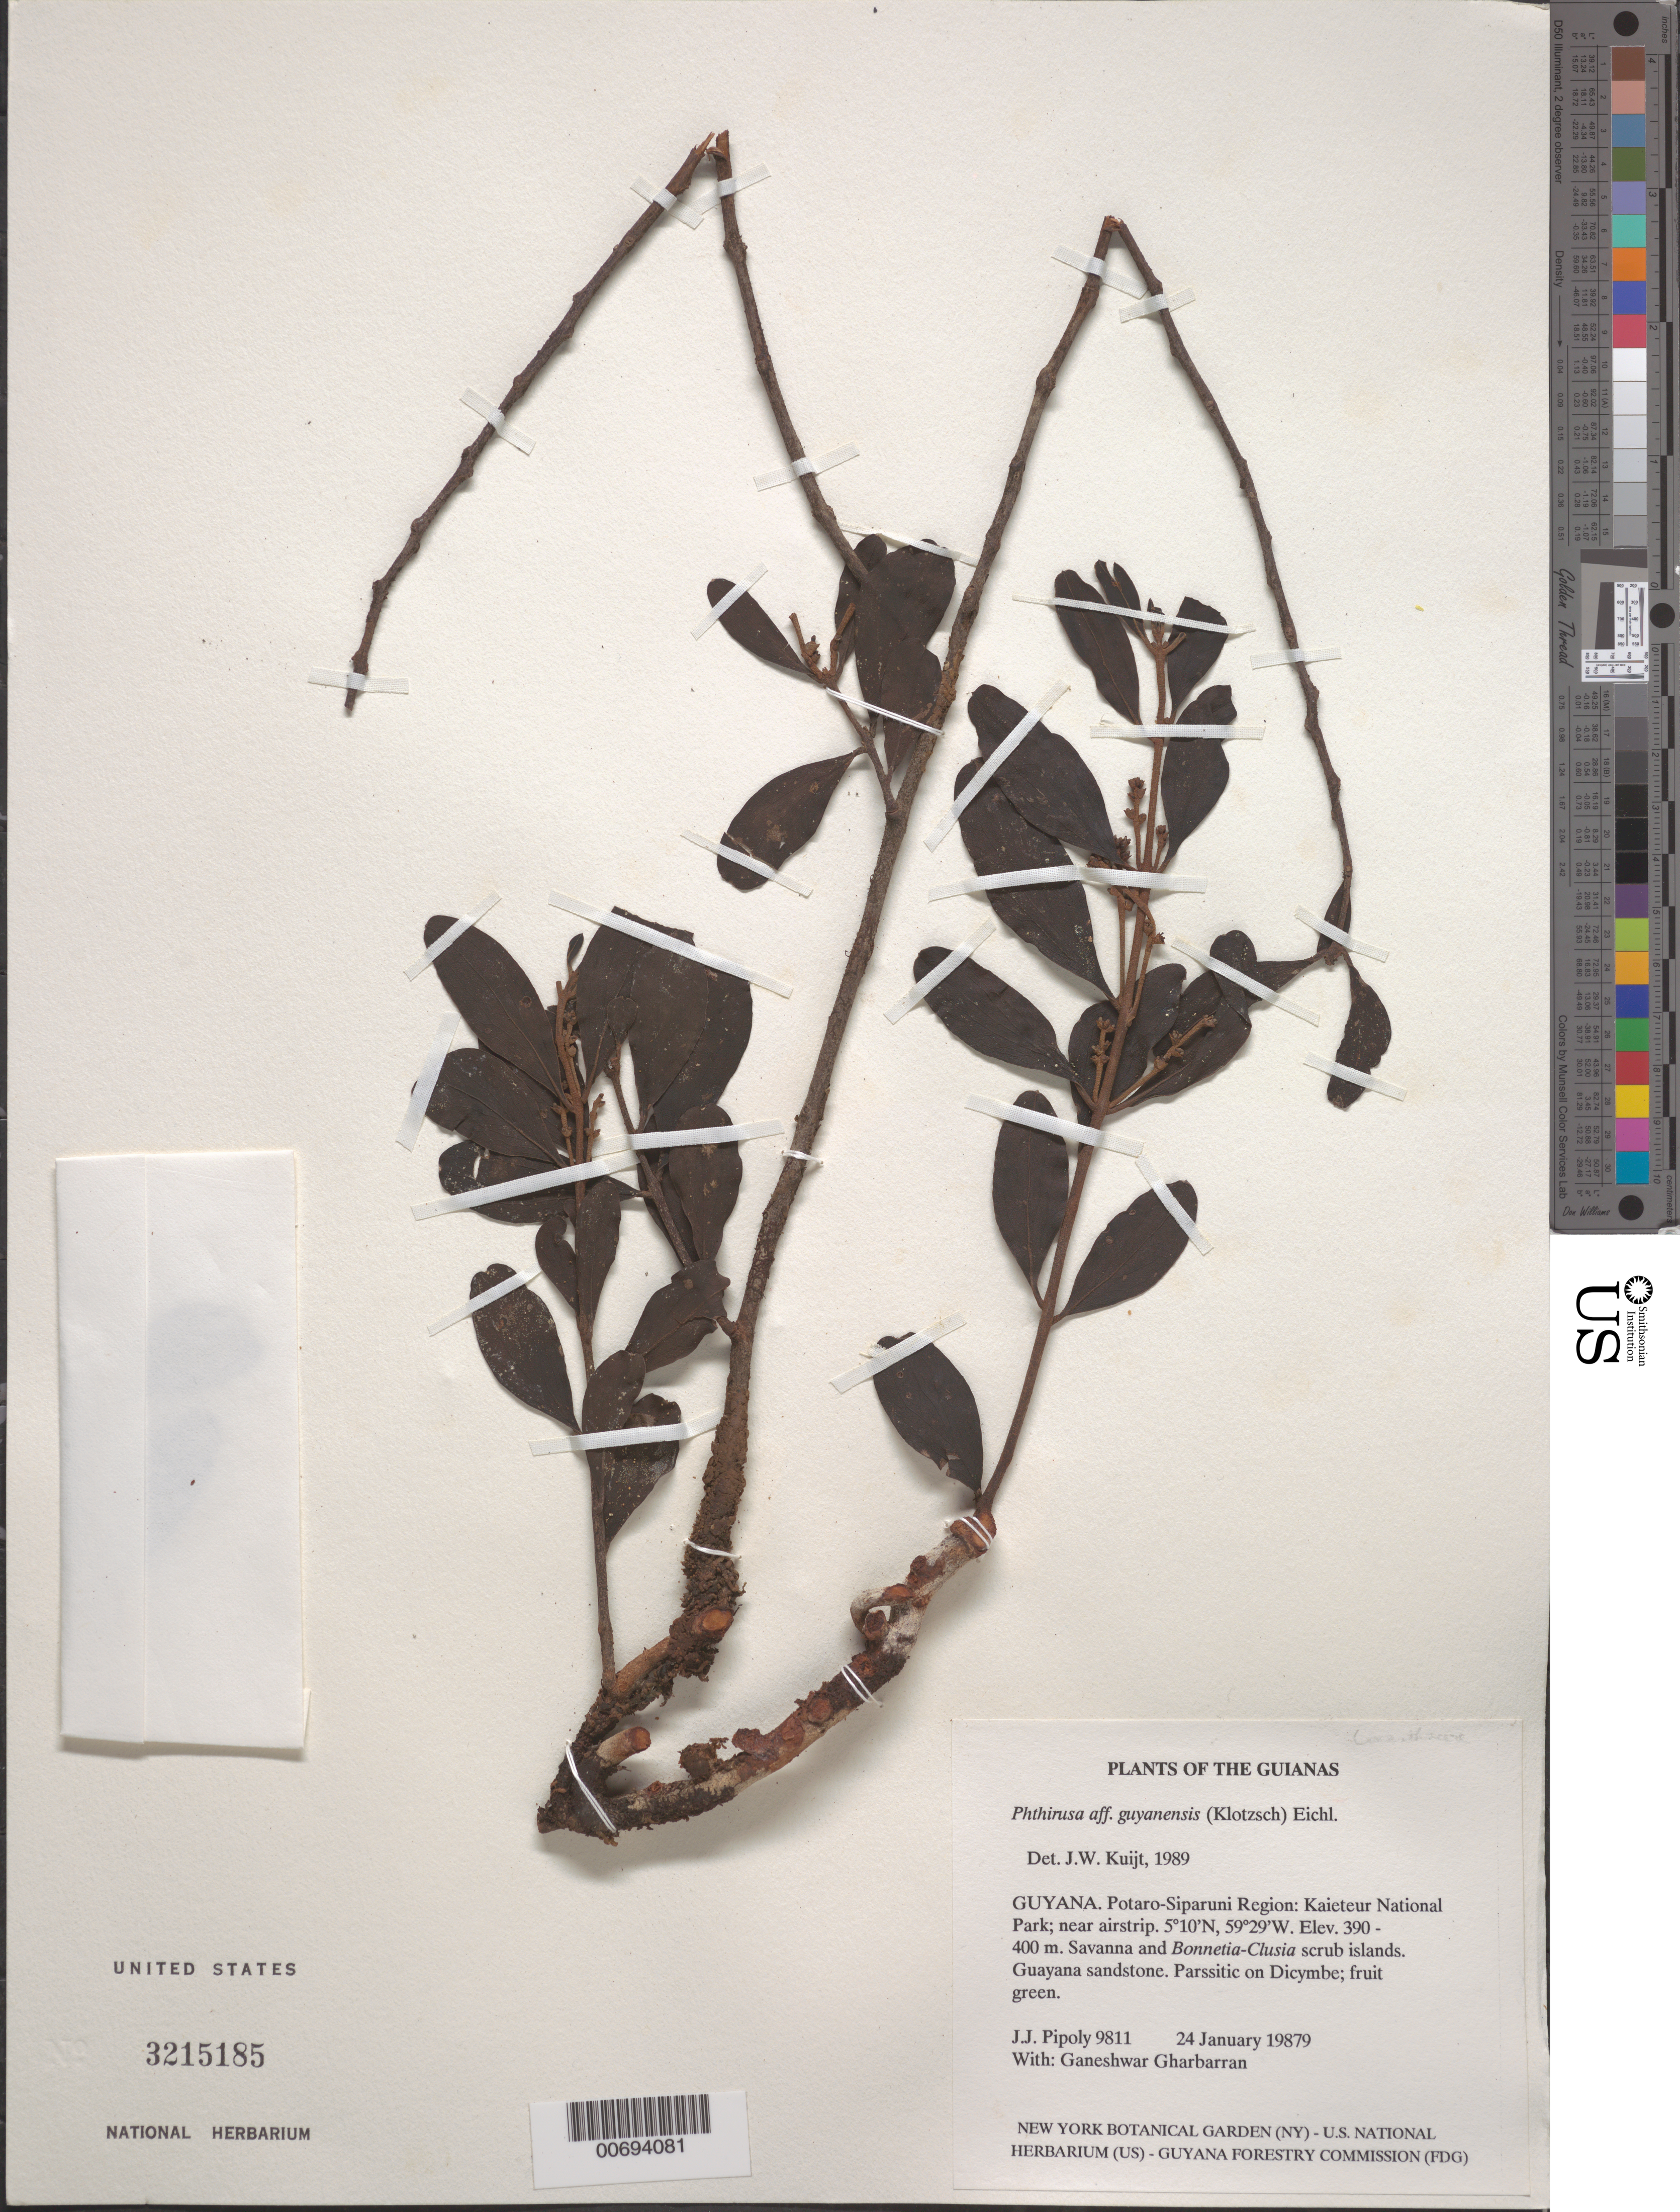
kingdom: Plantae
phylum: Tracheophyta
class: Magnoliopsida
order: Santalales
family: Loranthaceae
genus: Phthirusa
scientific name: Phthirusa guyanensis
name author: Eichler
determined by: Kuijt, Job, (CANADA)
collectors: J. J. Pipoly & G. Gharbarran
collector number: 9811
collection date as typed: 24 January 1987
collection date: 1987-01-24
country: Guyana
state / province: Potaro-Siparuni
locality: Kaieteur National Park; near airstrip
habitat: Savanna and Bonnetia-Clusia scrub islands. Guayana sandstone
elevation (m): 390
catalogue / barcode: US 3215185